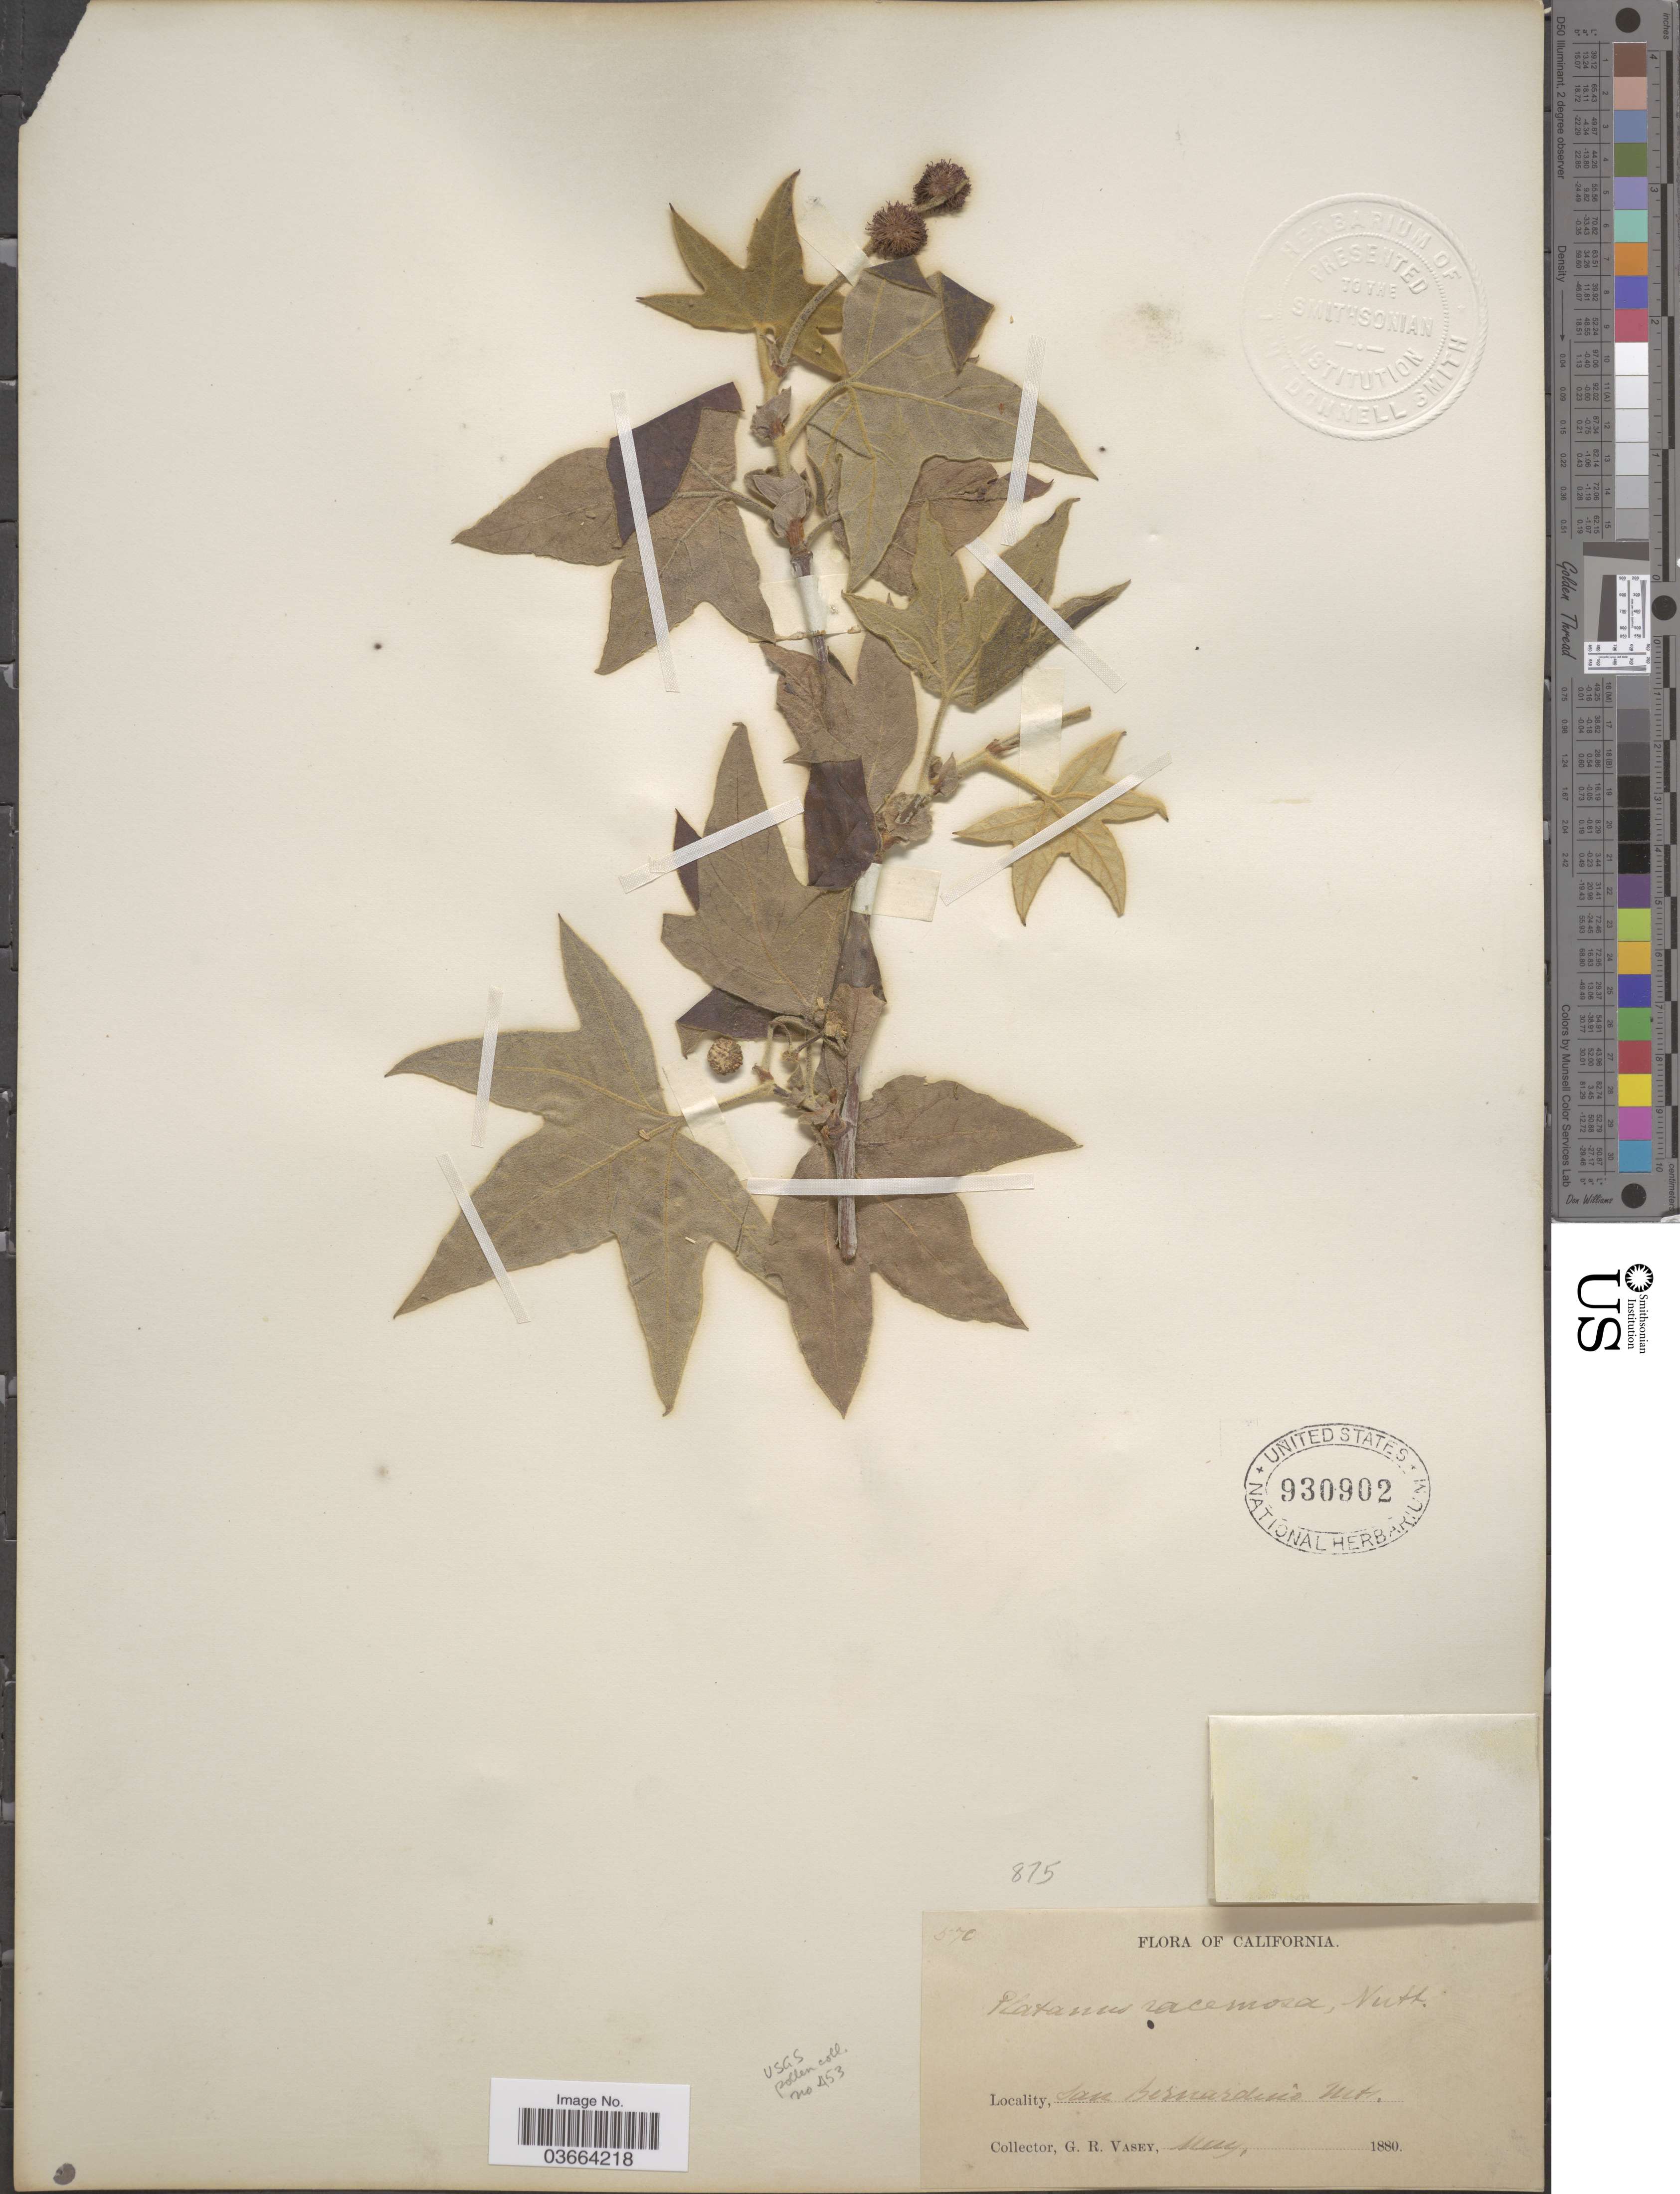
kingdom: Plantae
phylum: Tracheophyta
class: Magnoliopsida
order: Proteales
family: Platanaceae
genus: Platanus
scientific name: Platanus racemosa var. racemosa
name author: Nutt.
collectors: G. R. Vasey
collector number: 570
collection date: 1880-05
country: United States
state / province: California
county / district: San Bernardino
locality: San Bernardino Mts.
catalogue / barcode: US 930902